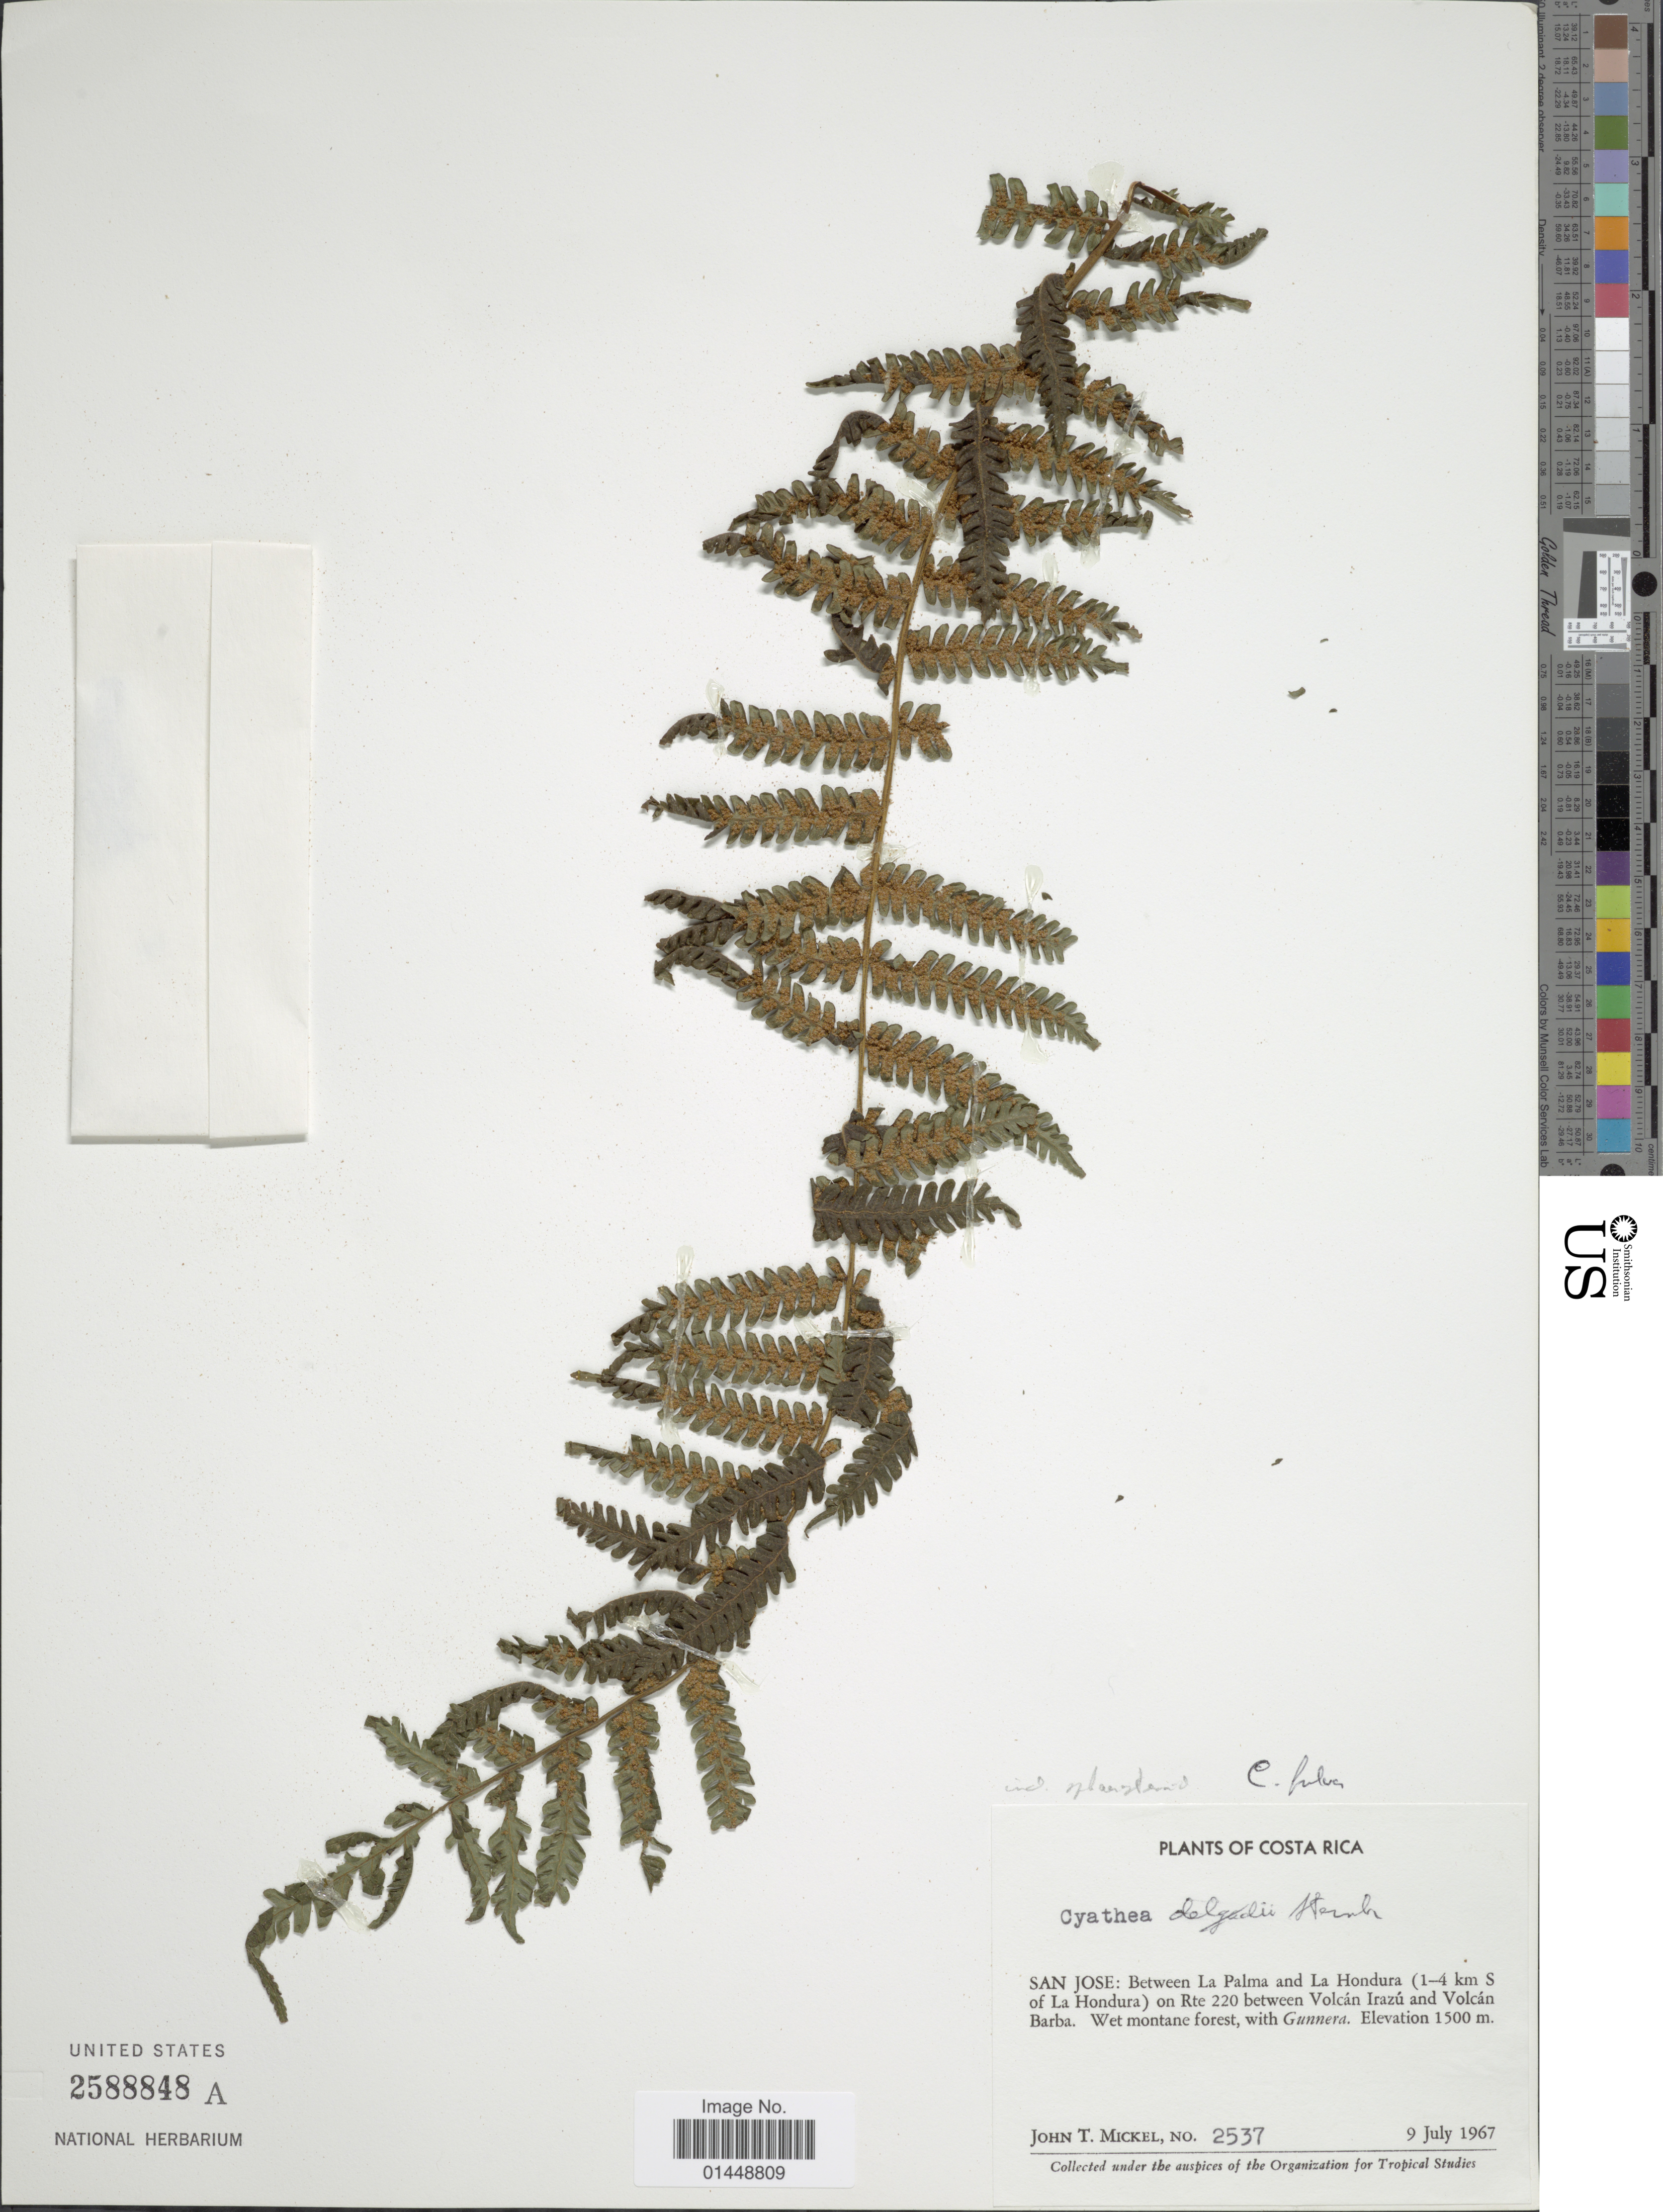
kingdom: Plantae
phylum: Tracheophyta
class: Polypodiopsida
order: Cyatheales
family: Cyatheaceae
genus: Cyathea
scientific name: Cyathea fulva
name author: (M. Martens & Galeotti) Fée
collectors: J. T. Mickel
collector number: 2537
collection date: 1967-07-09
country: Costa Rica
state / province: San José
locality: San Jose: Between La Palma and La Hondura (1-4 km S of La Hondura) onRte 220 between Volcán Irazú and Volcán Barba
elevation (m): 1500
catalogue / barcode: US 2588848A